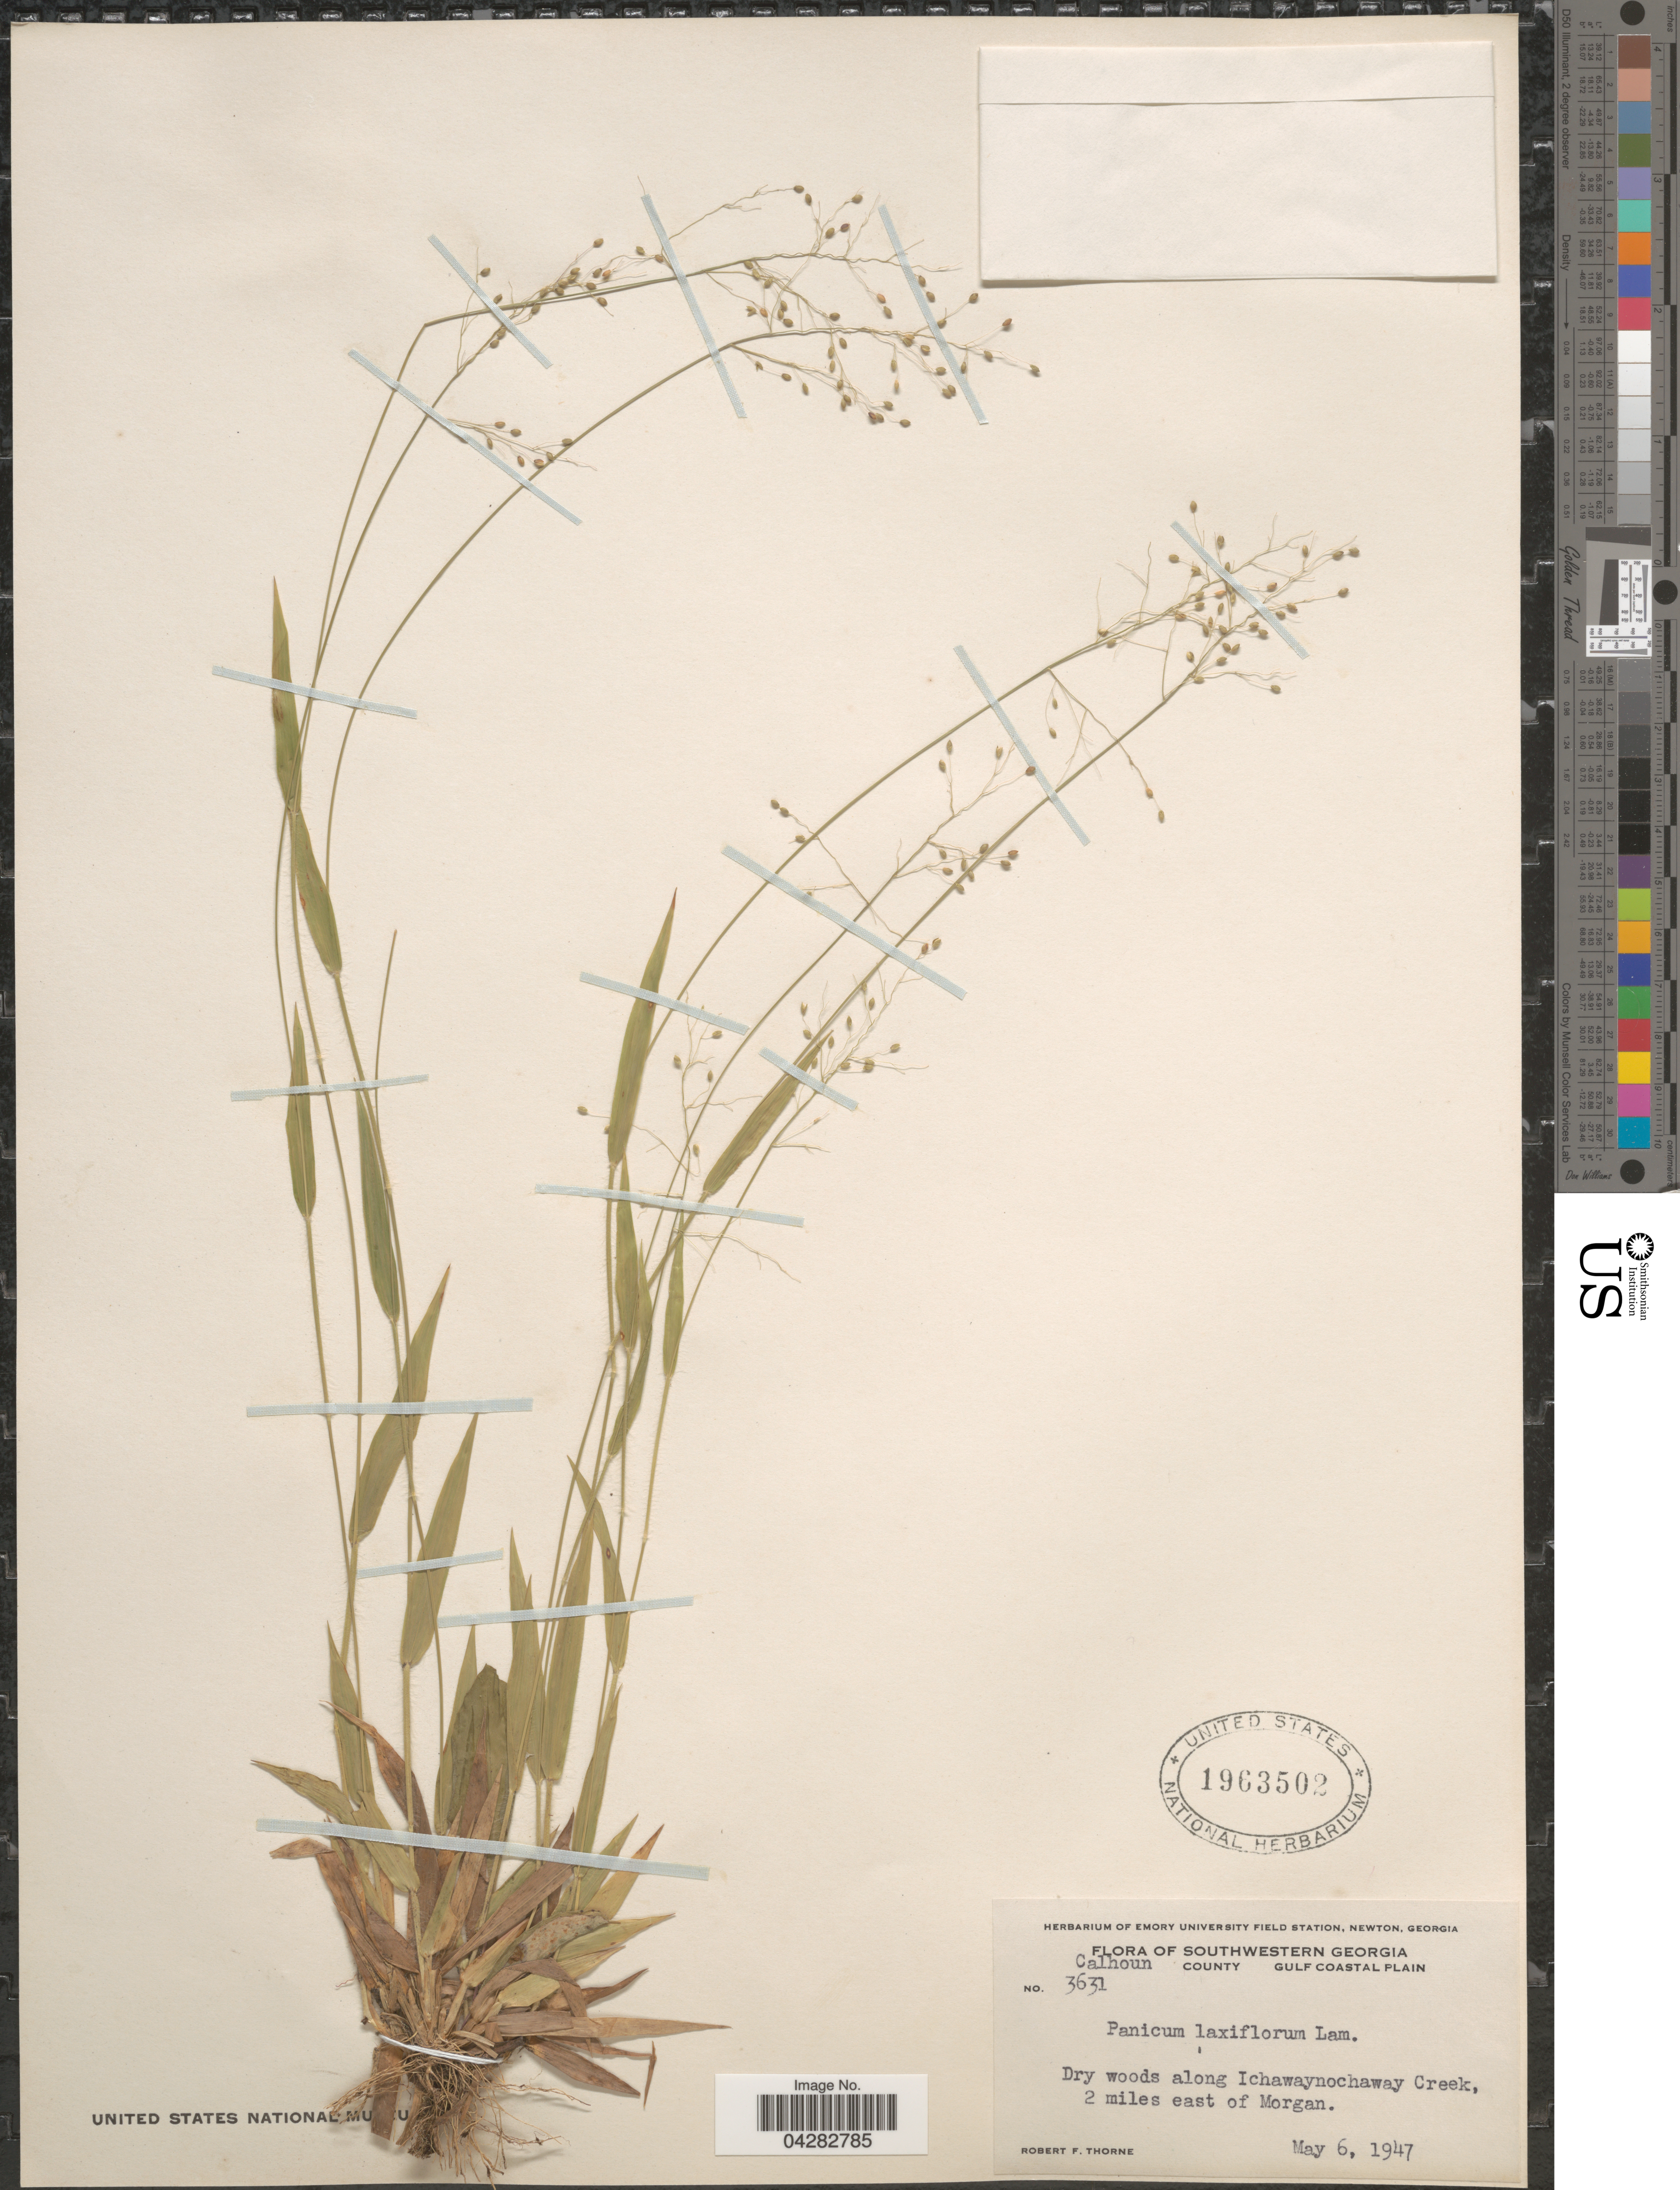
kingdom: Plantae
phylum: Tracheophyta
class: Liliopsida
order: Poales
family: Poaceae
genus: Dichanthelium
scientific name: Dichanthelium laxiflorum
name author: (Lam.) Gould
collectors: R. F. Thorne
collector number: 3631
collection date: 1947-05-06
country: United States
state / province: Georgia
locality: Southwestern Georgia. Calhoun County Gulf Coastal Plain. Dry woods along Ichawaynochaway Creek, 2 miles east of Morgan.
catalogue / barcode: US 1963502